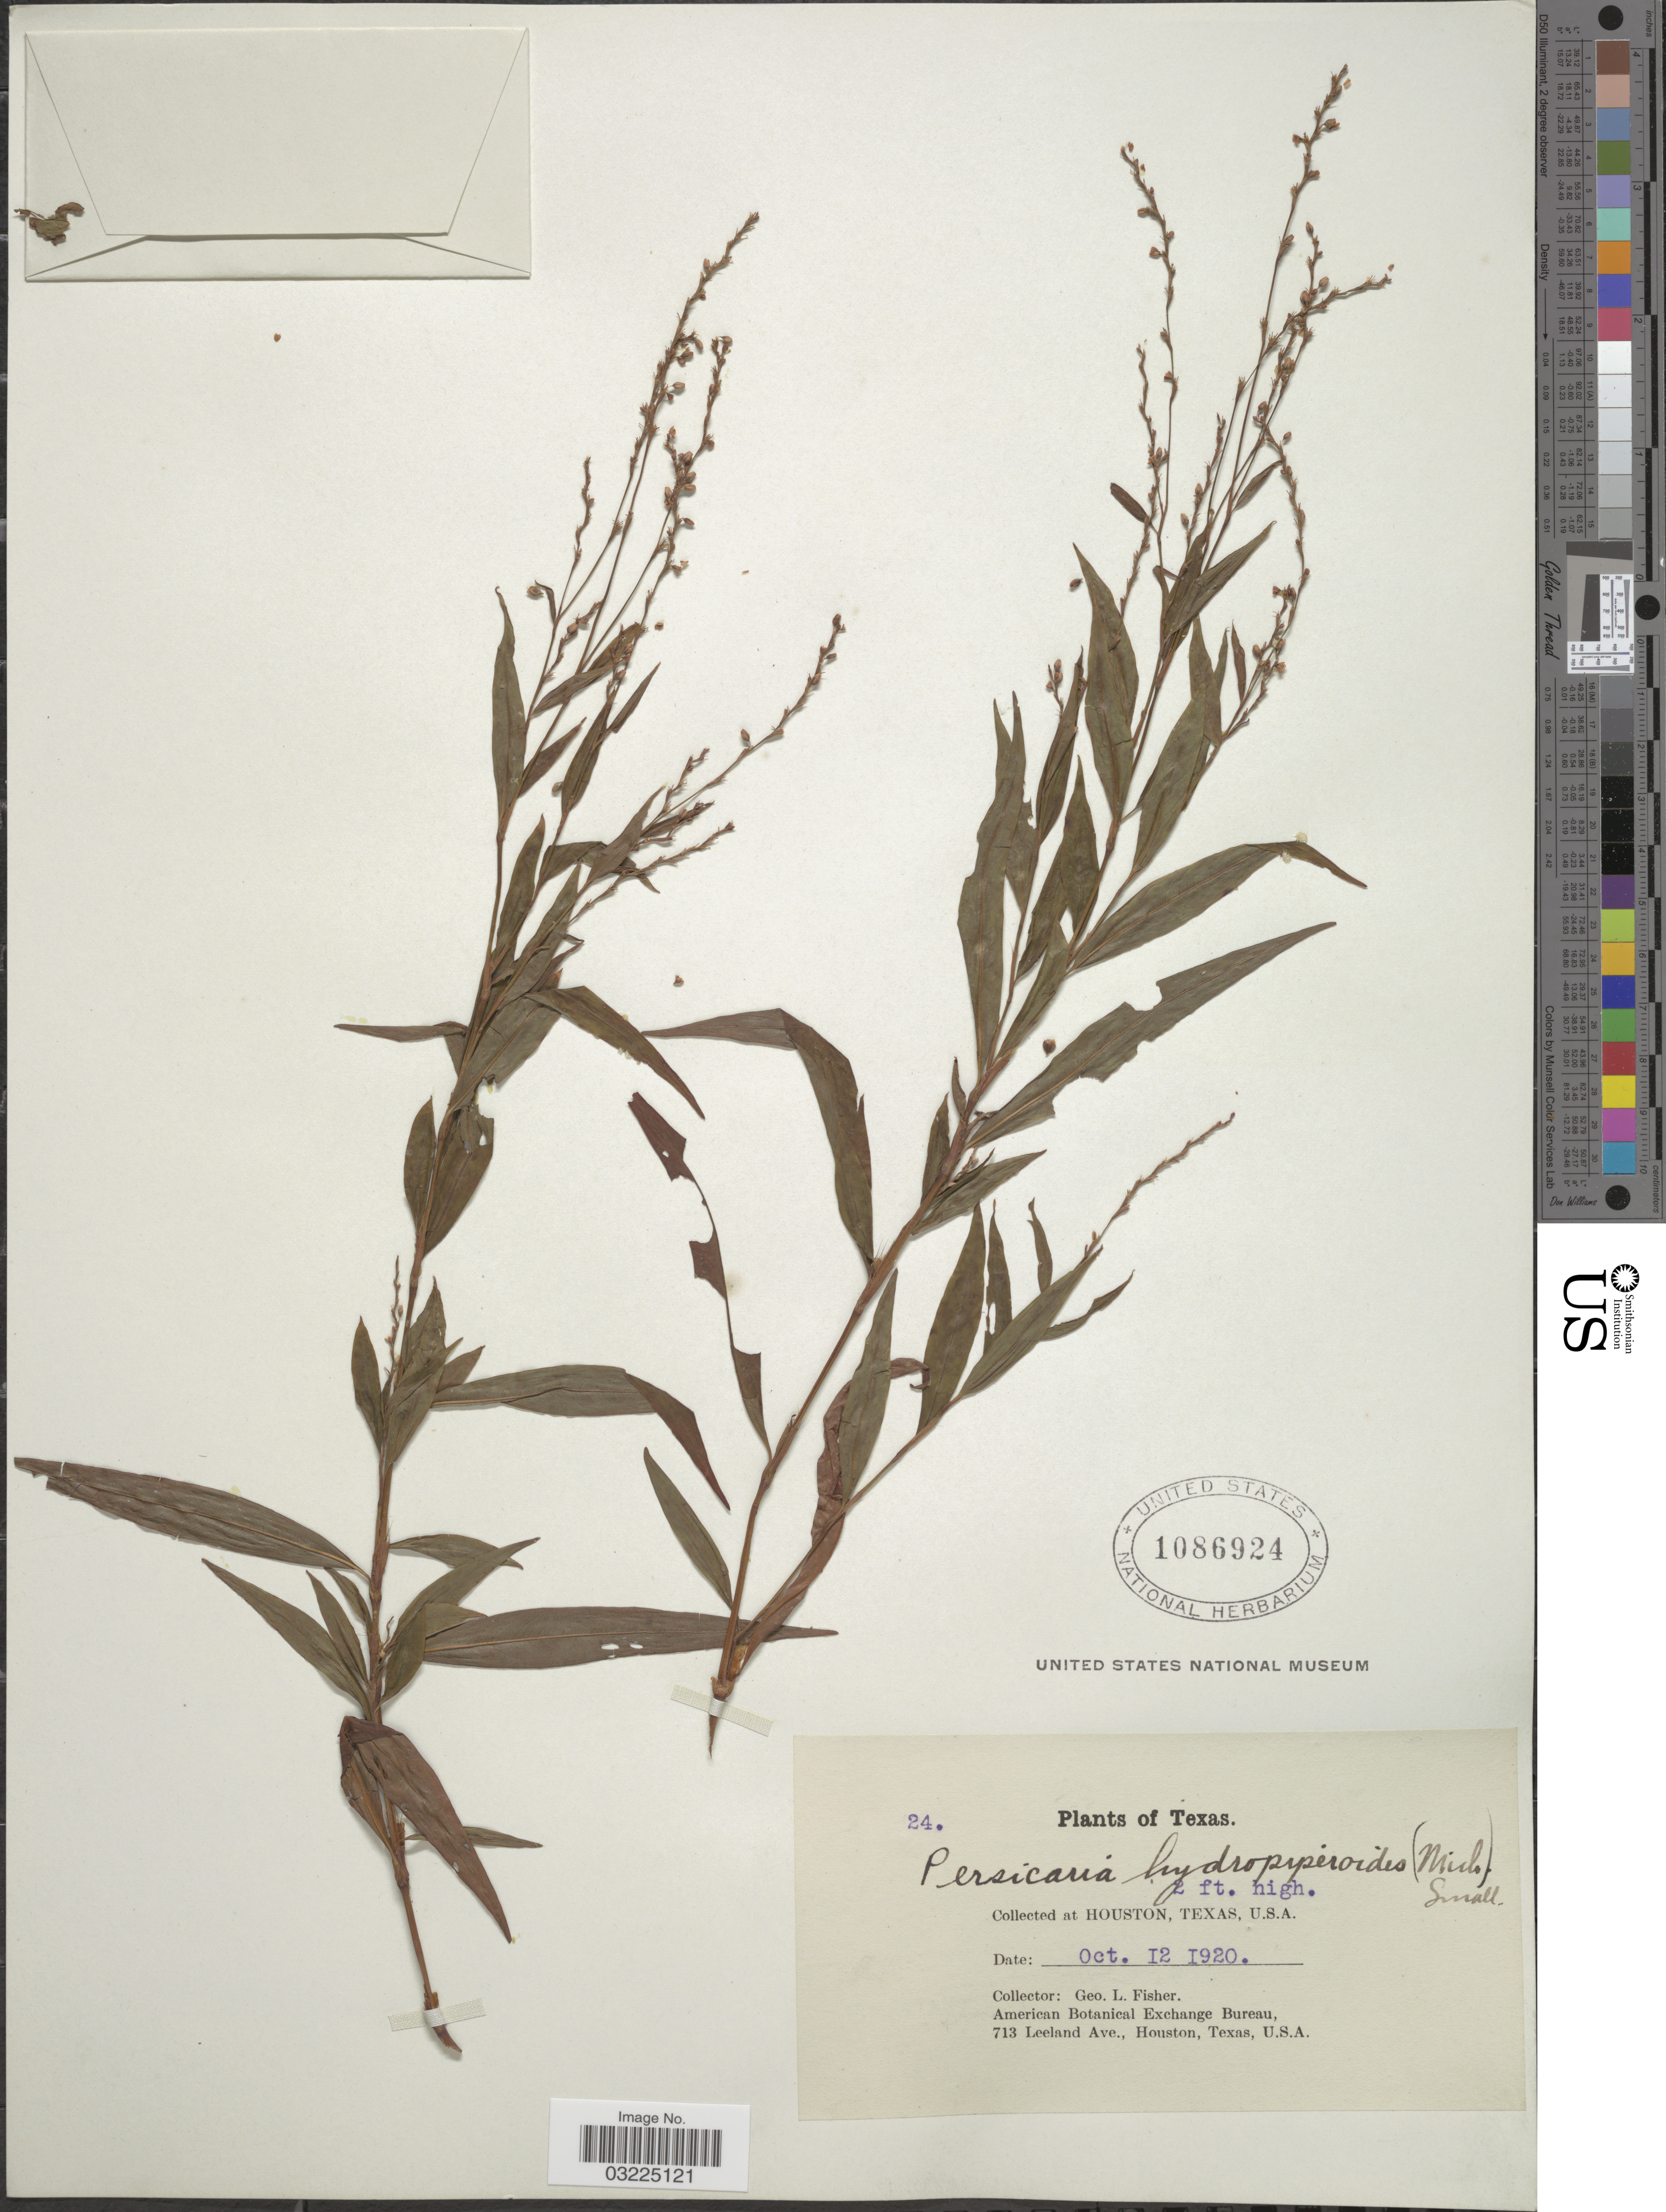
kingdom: Plantae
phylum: Tracheophyta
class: Magnoliopsida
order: Caryophyllales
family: Polygonaceae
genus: Persicaria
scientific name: Persicaria punctata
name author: (Elliott) Small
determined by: Atha, D. E.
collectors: G. L. Fisher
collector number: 24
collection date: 1920-10-12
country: United States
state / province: Texas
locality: Houston.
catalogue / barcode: US 1086924